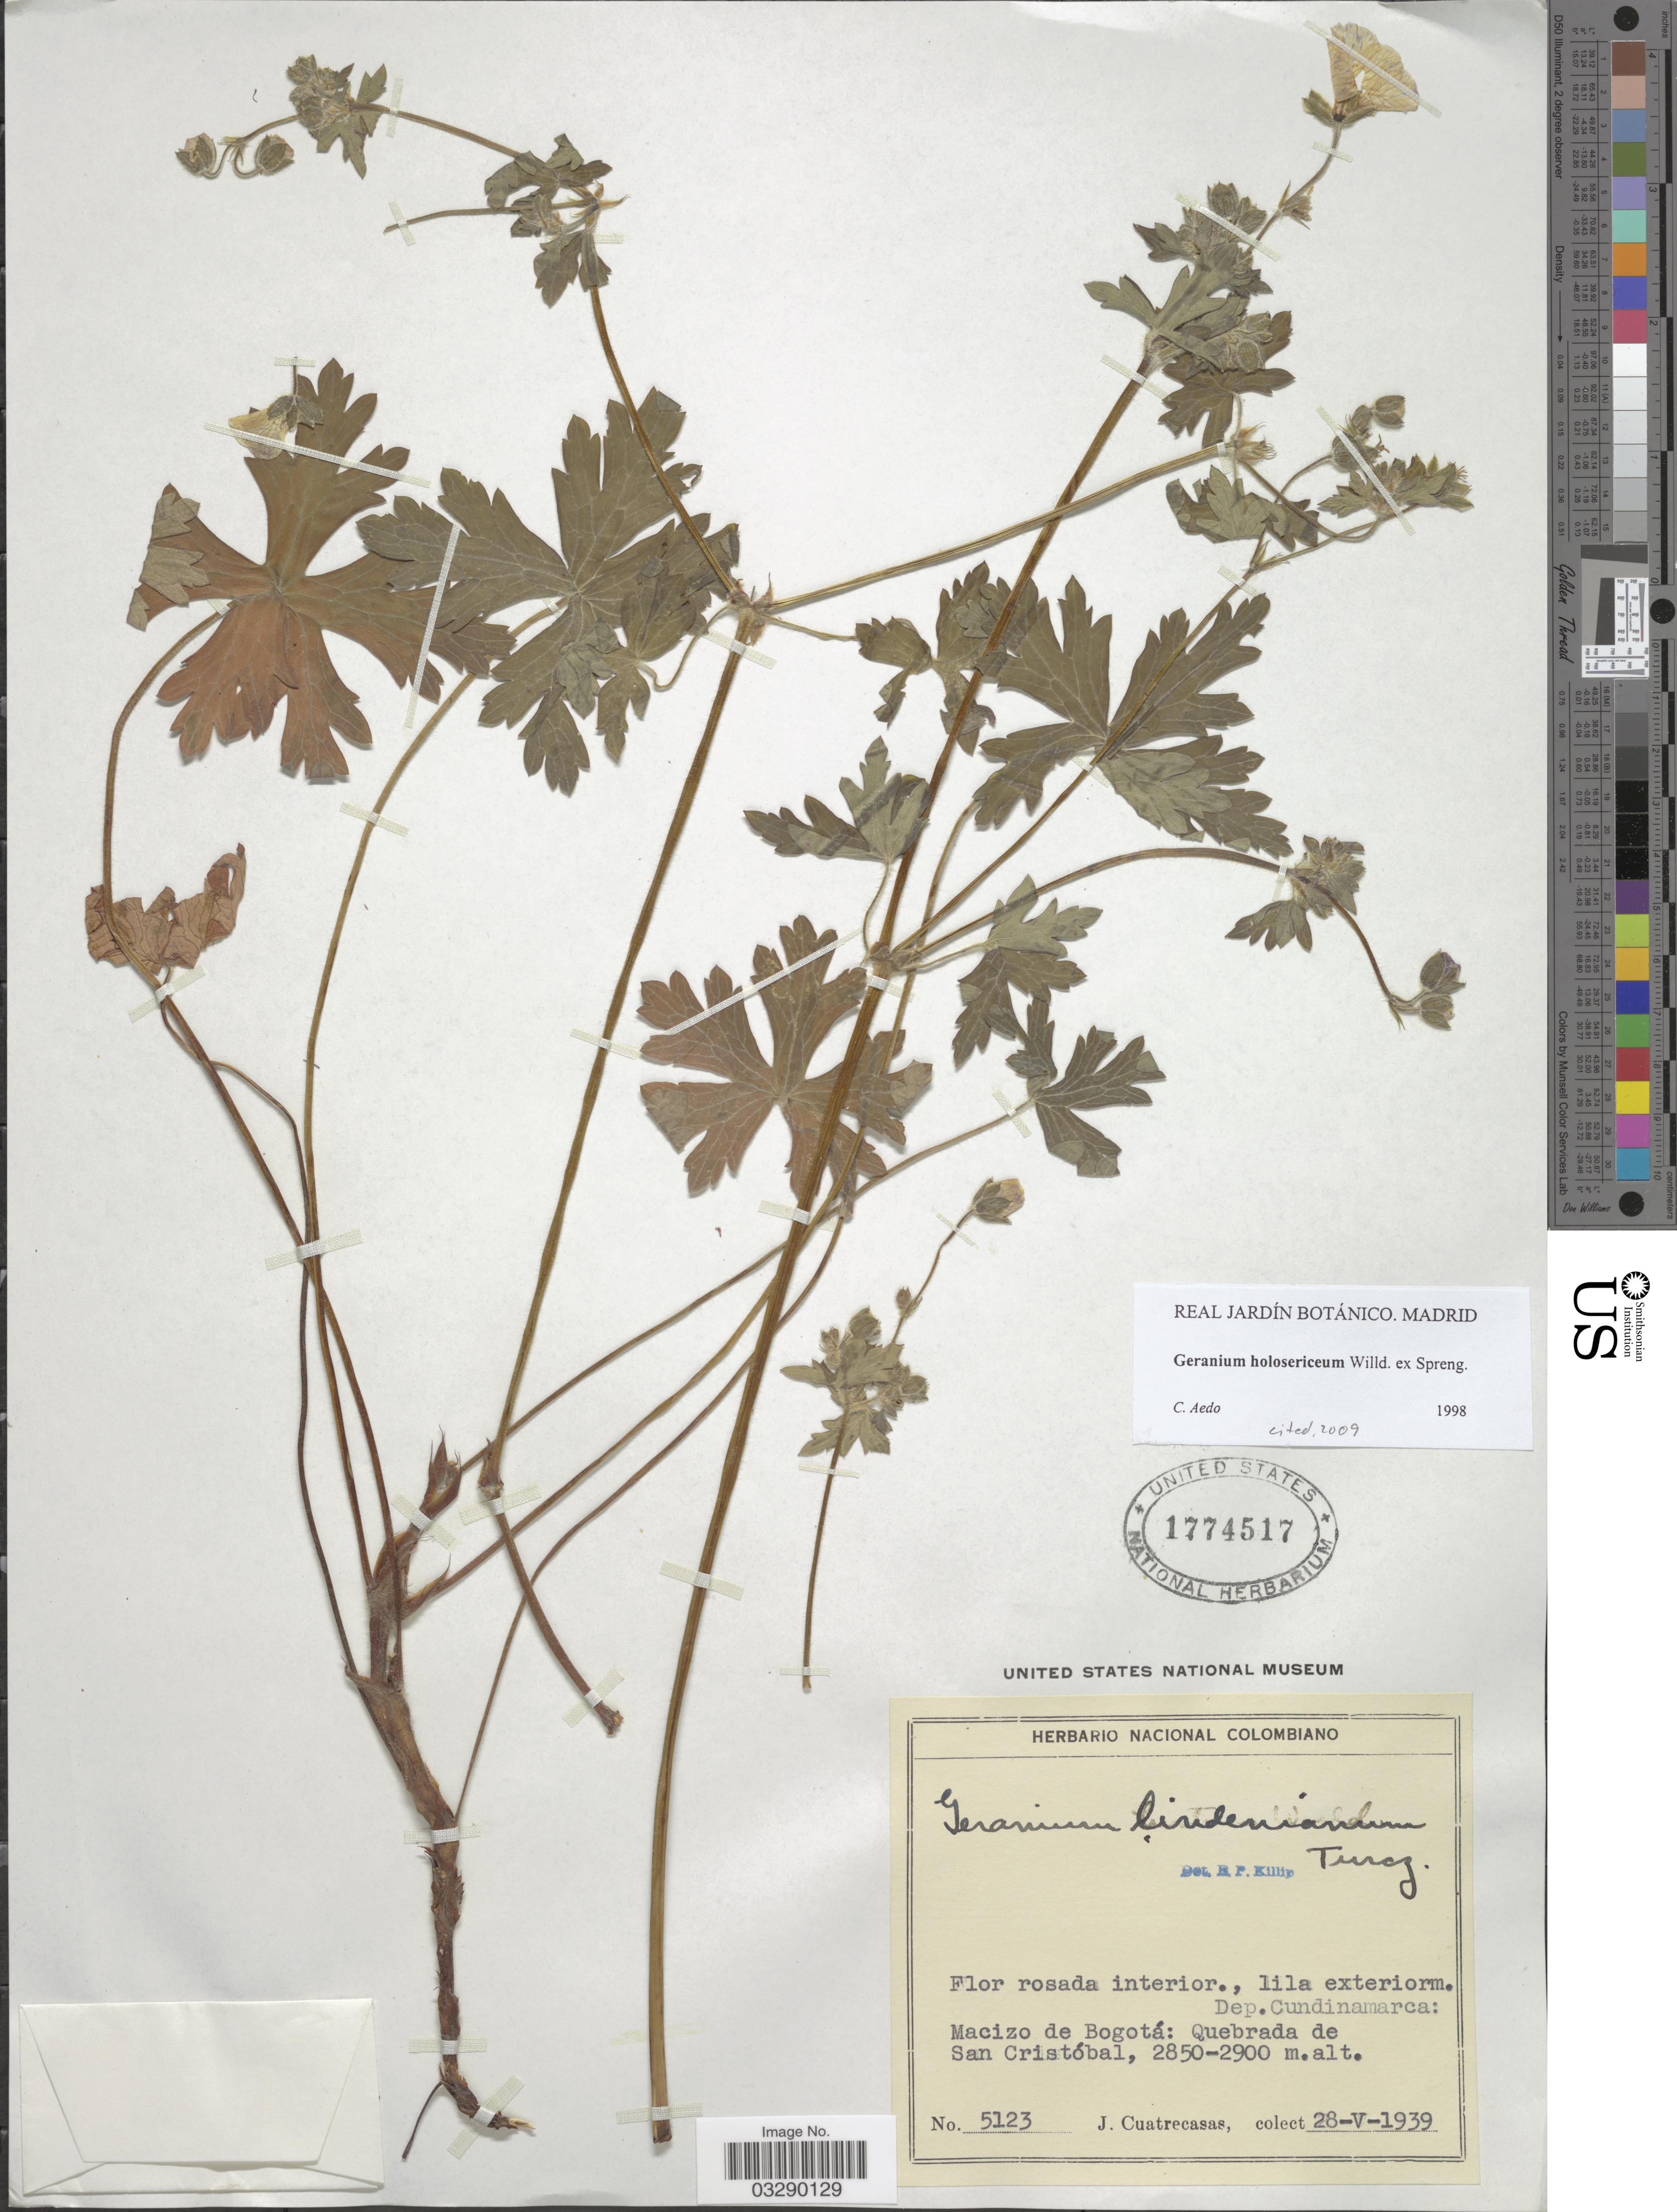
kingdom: Plantae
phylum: Tracheophyta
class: Magnoliopsida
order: Geraniales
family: Geraniaceae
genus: Geranium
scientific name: Geranium holosericeum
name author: Willd. ex Spreng.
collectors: J. Cuatrecasas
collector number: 5123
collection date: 1939-05-28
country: Colombia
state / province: Cundinamarca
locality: Dep. Cundinamarca: Macizo de Bogotá: Quebrada de San Cristóbal.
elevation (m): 2850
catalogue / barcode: US 1774517